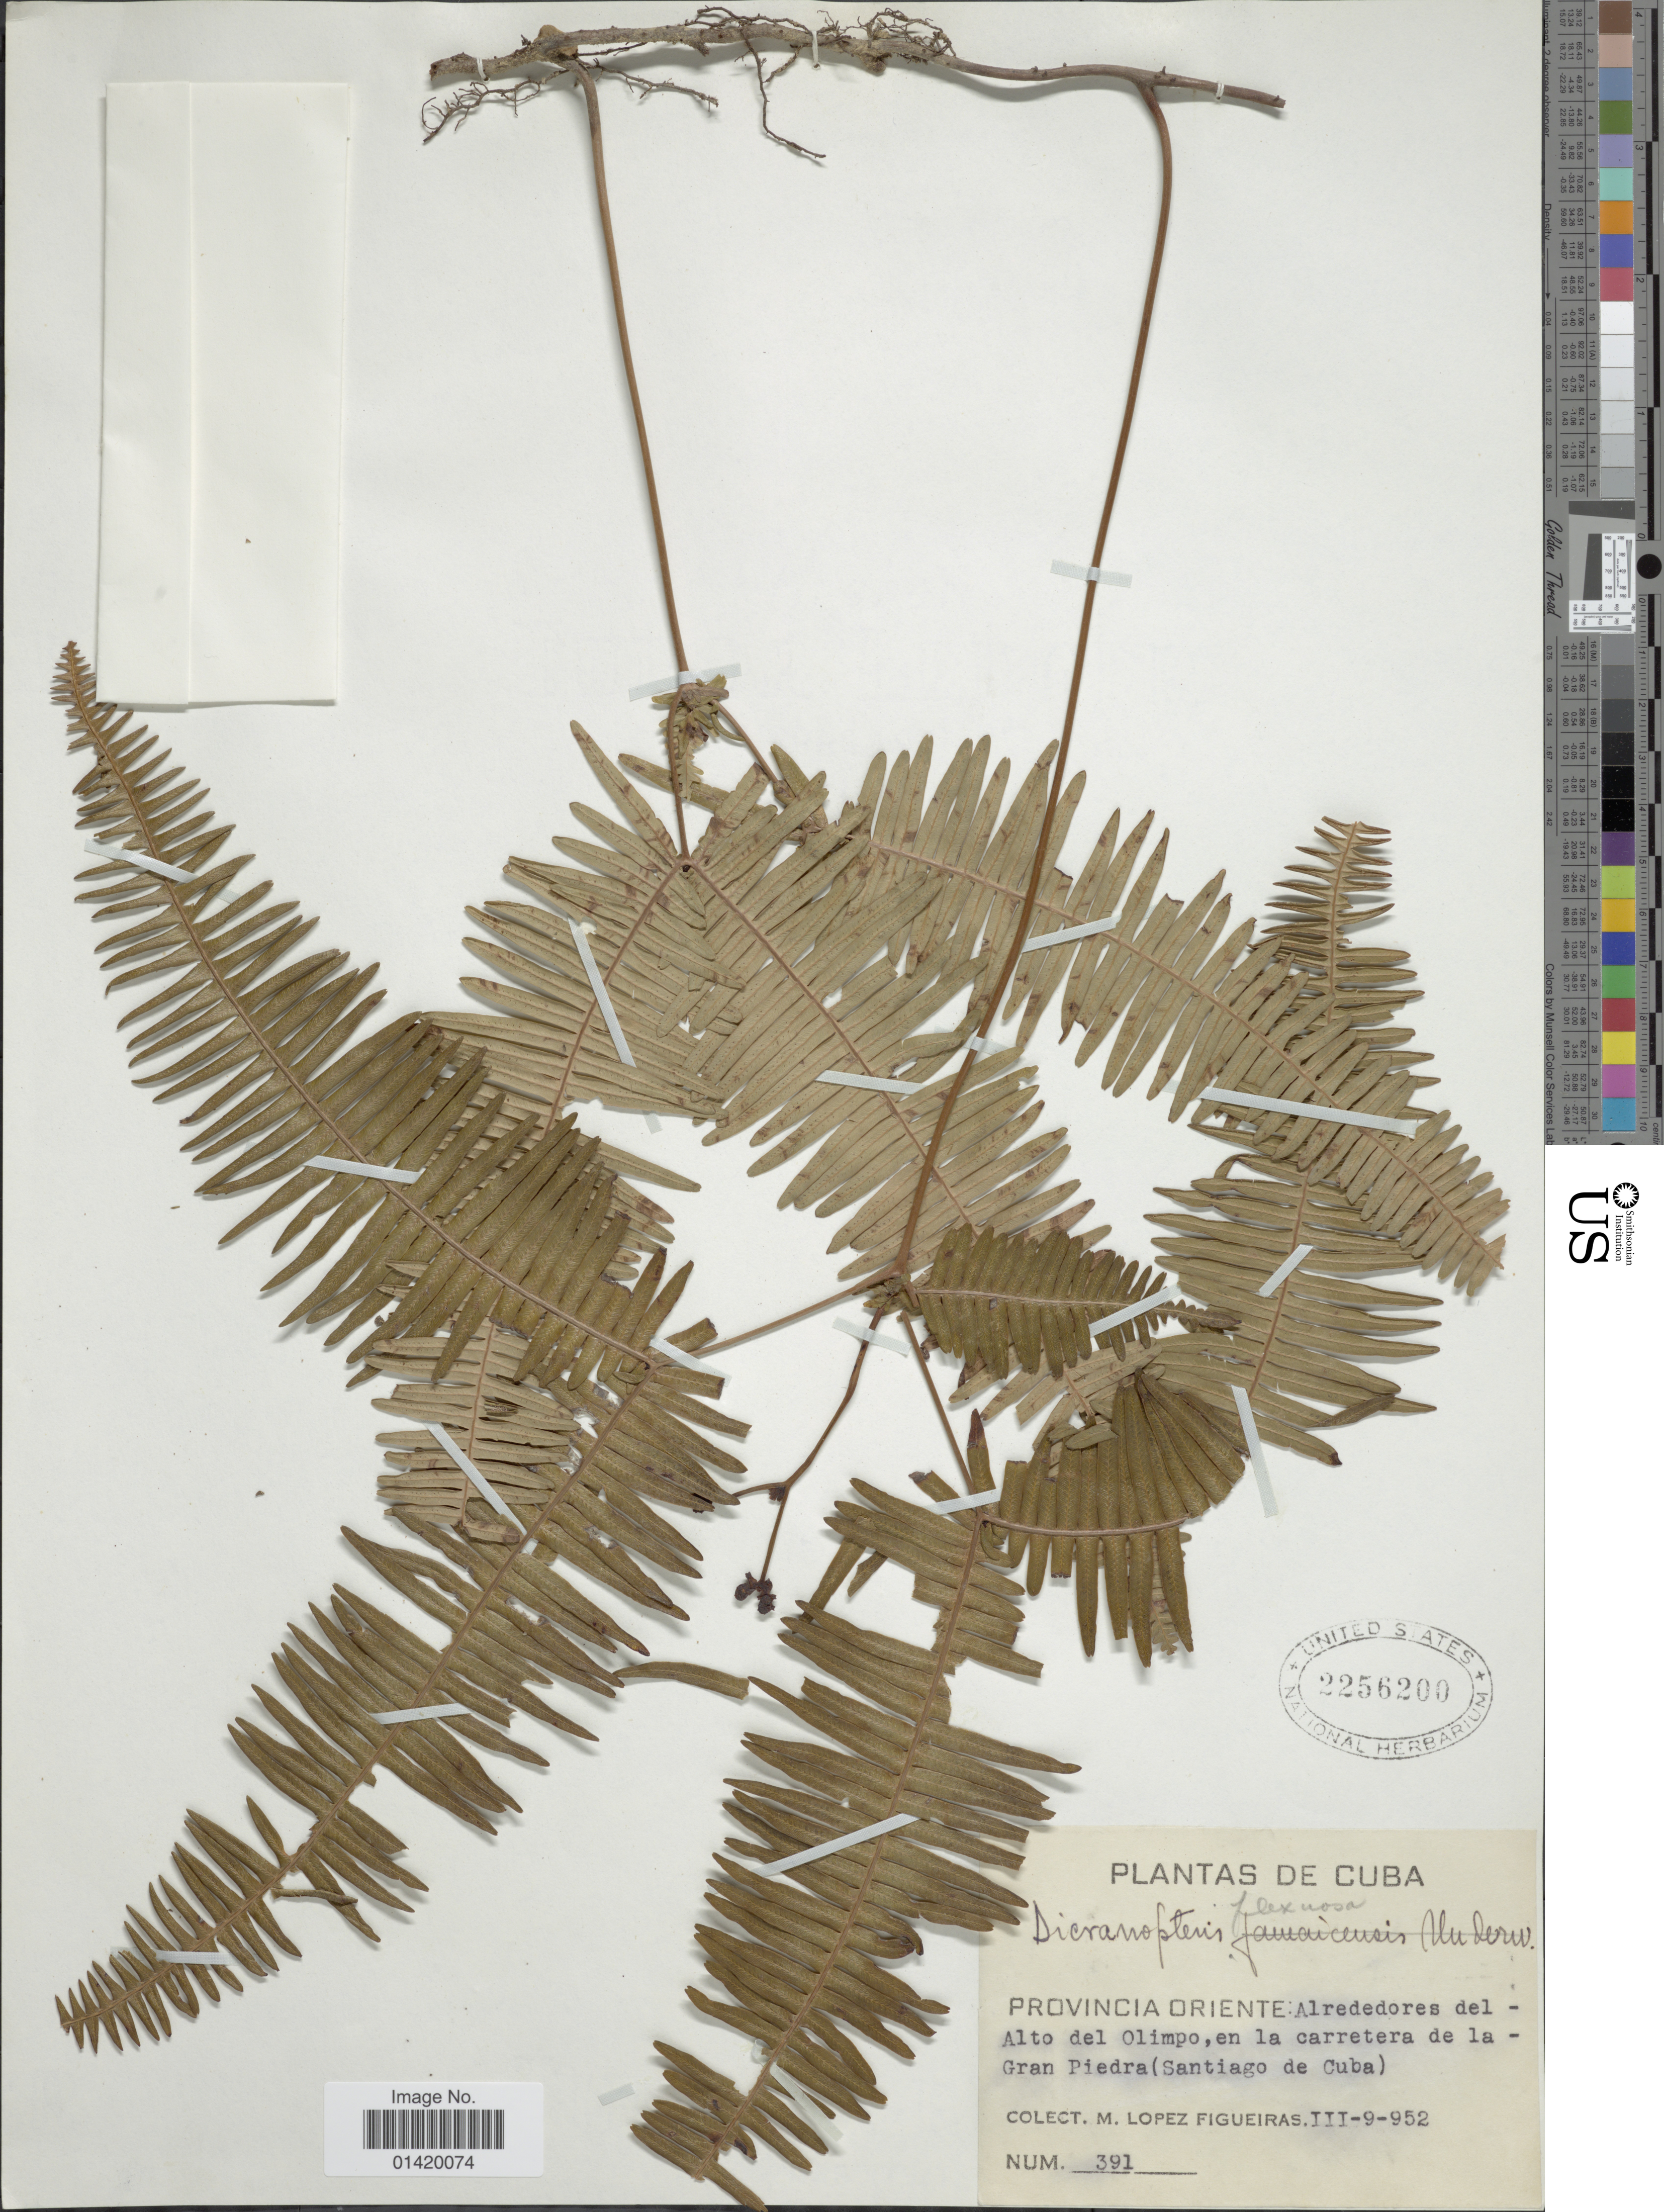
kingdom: Plantae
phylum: Tracheophyta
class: Polypodiopsida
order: Gleicheniales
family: Gleicheniaceae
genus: Dicranopteris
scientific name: Dicranopteris flexuosa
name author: (Schrad.) Underw.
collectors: M. López Figueiras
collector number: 391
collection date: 1952-03-09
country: Cuba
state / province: Oriente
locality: Alrededores del -Alto del Olimpo, en la carretera de la Gran Piedra (Santiago de Cuba)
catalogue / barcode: US 2256200